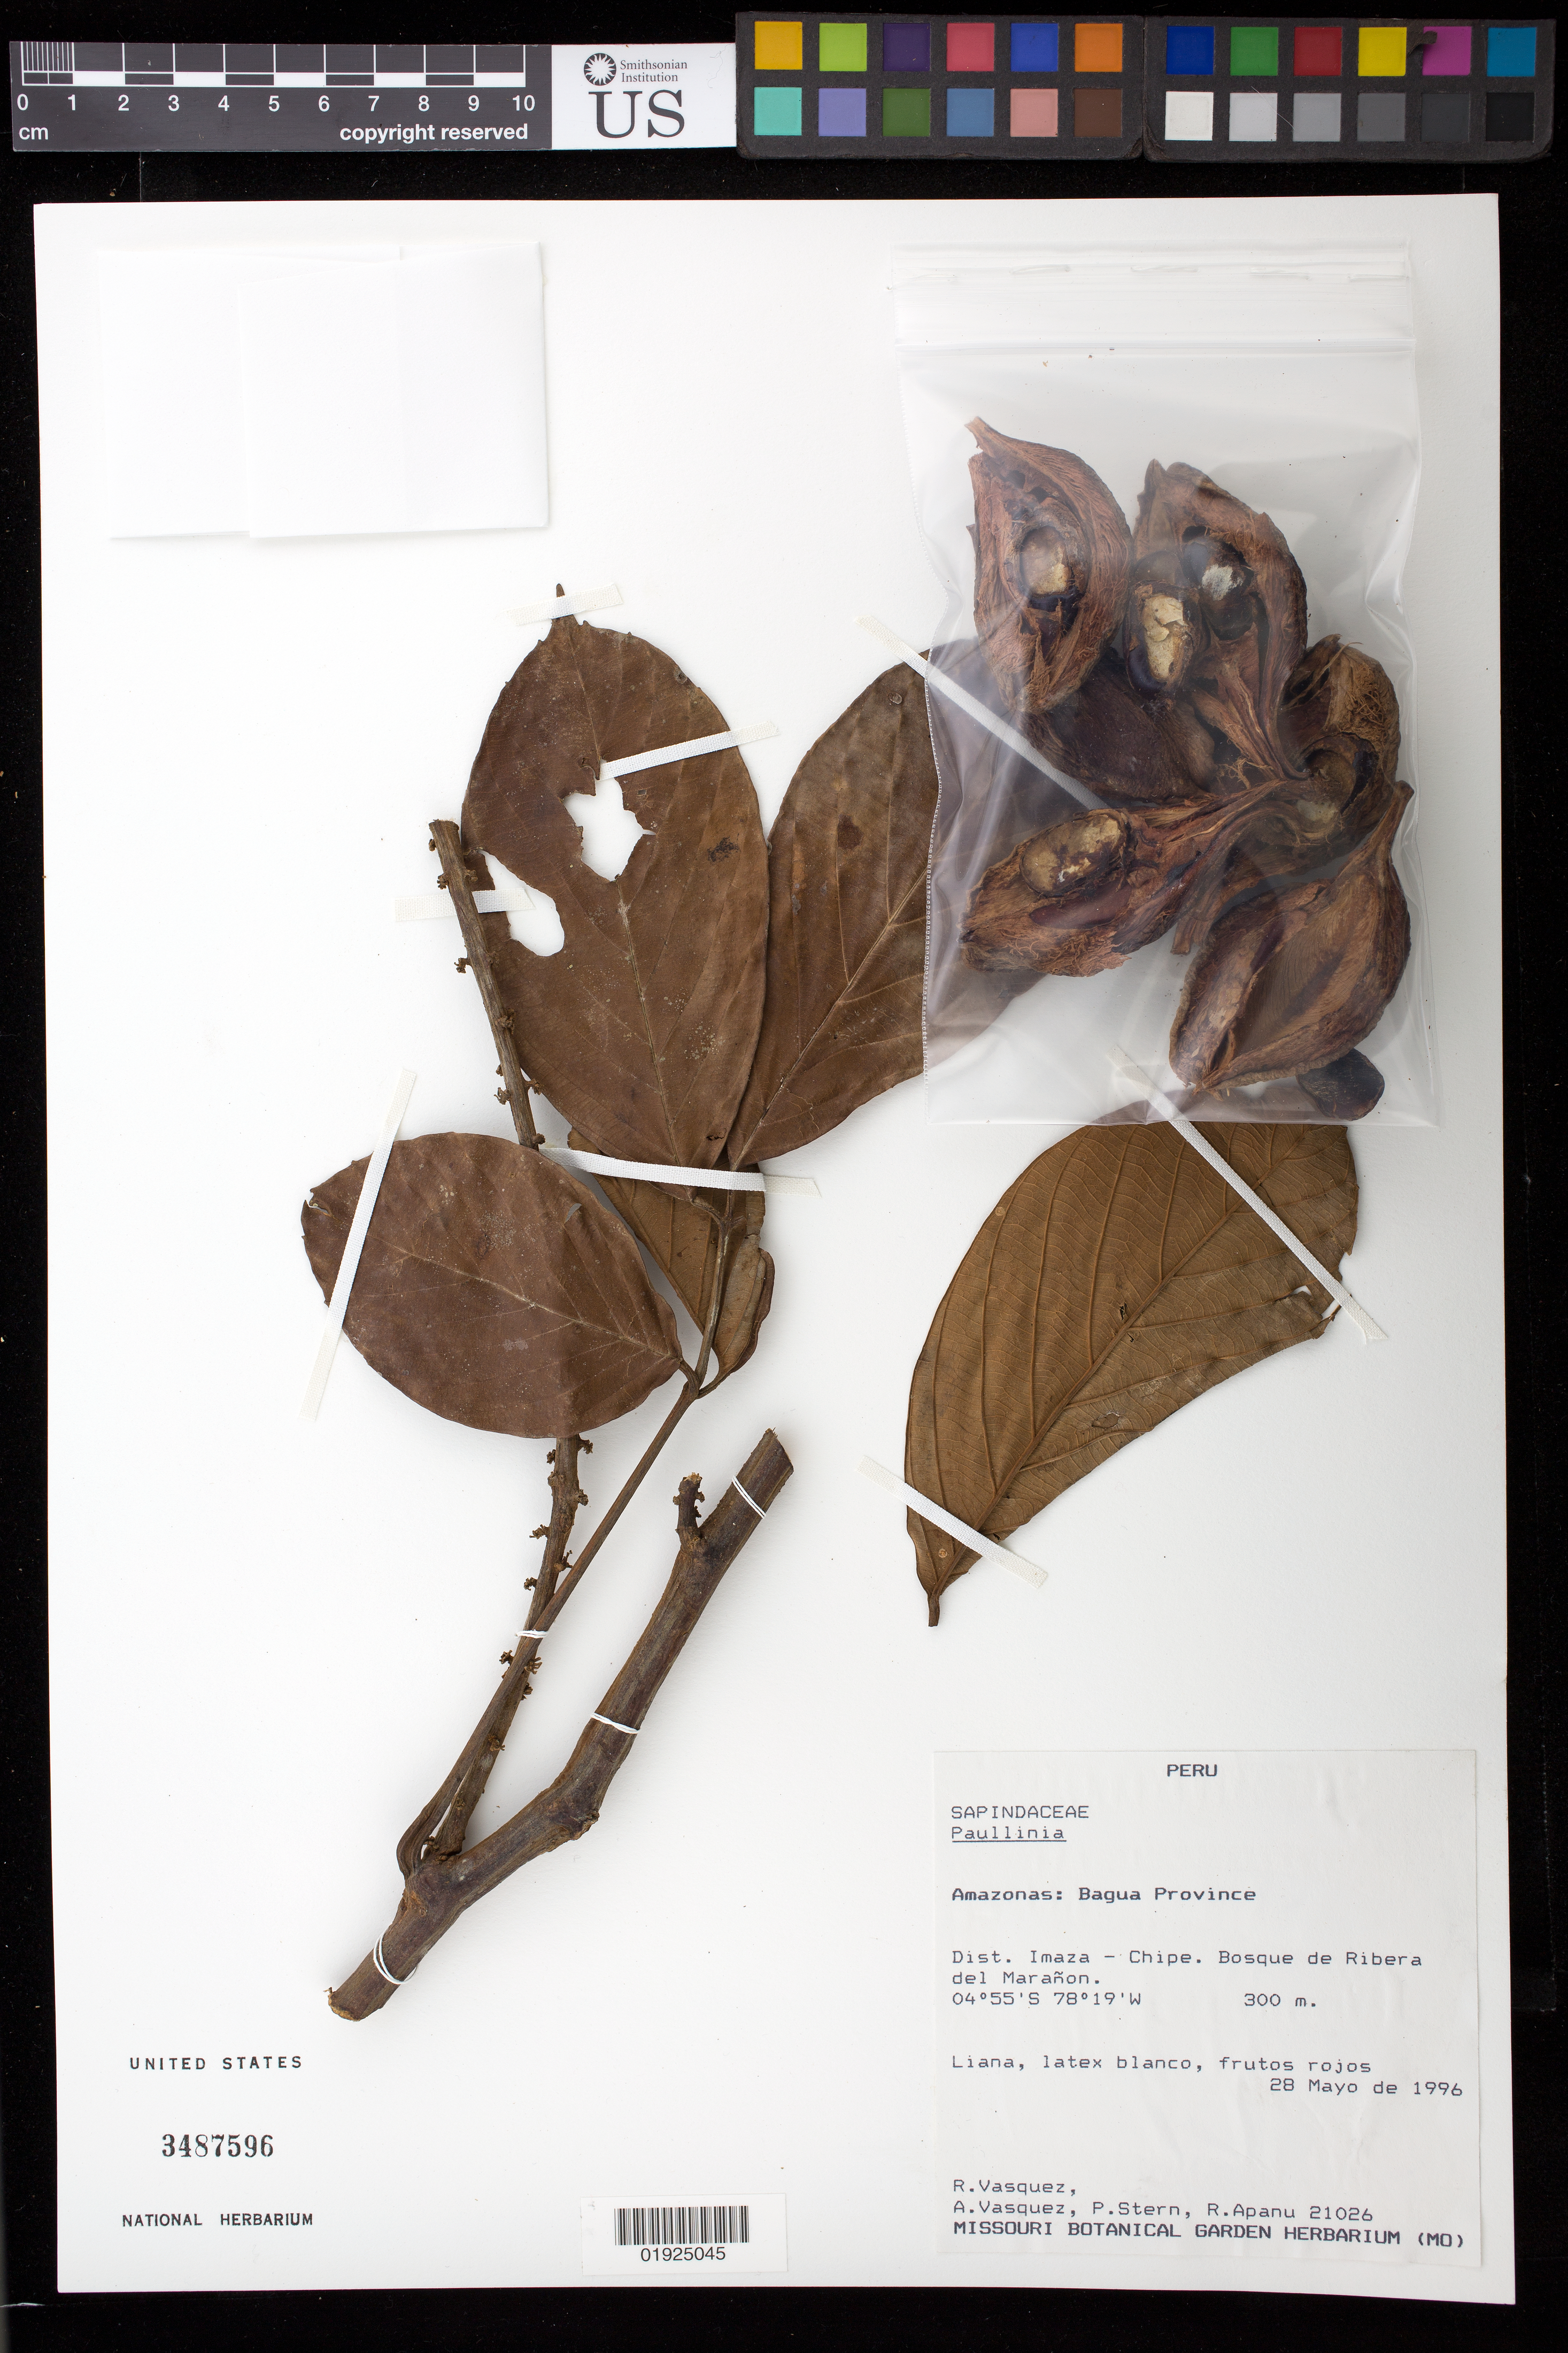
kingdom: Plantae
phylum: Tracheophyta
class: Magnoliopsida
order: Sapindales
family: Sapindaceae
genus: Paullinia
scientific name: Paullinia sp.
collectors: R. Vásquez M., A. Vasquez, P. Stern & R. Apanu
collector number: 21026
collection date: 1996-05-28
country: Peru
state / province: Amazonas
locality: Bagua Province, Dist. Imaza - Chipe. Bosque de Ribera del Marañon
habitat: Bosque de ribera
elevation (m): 300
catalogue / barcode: US 3487596